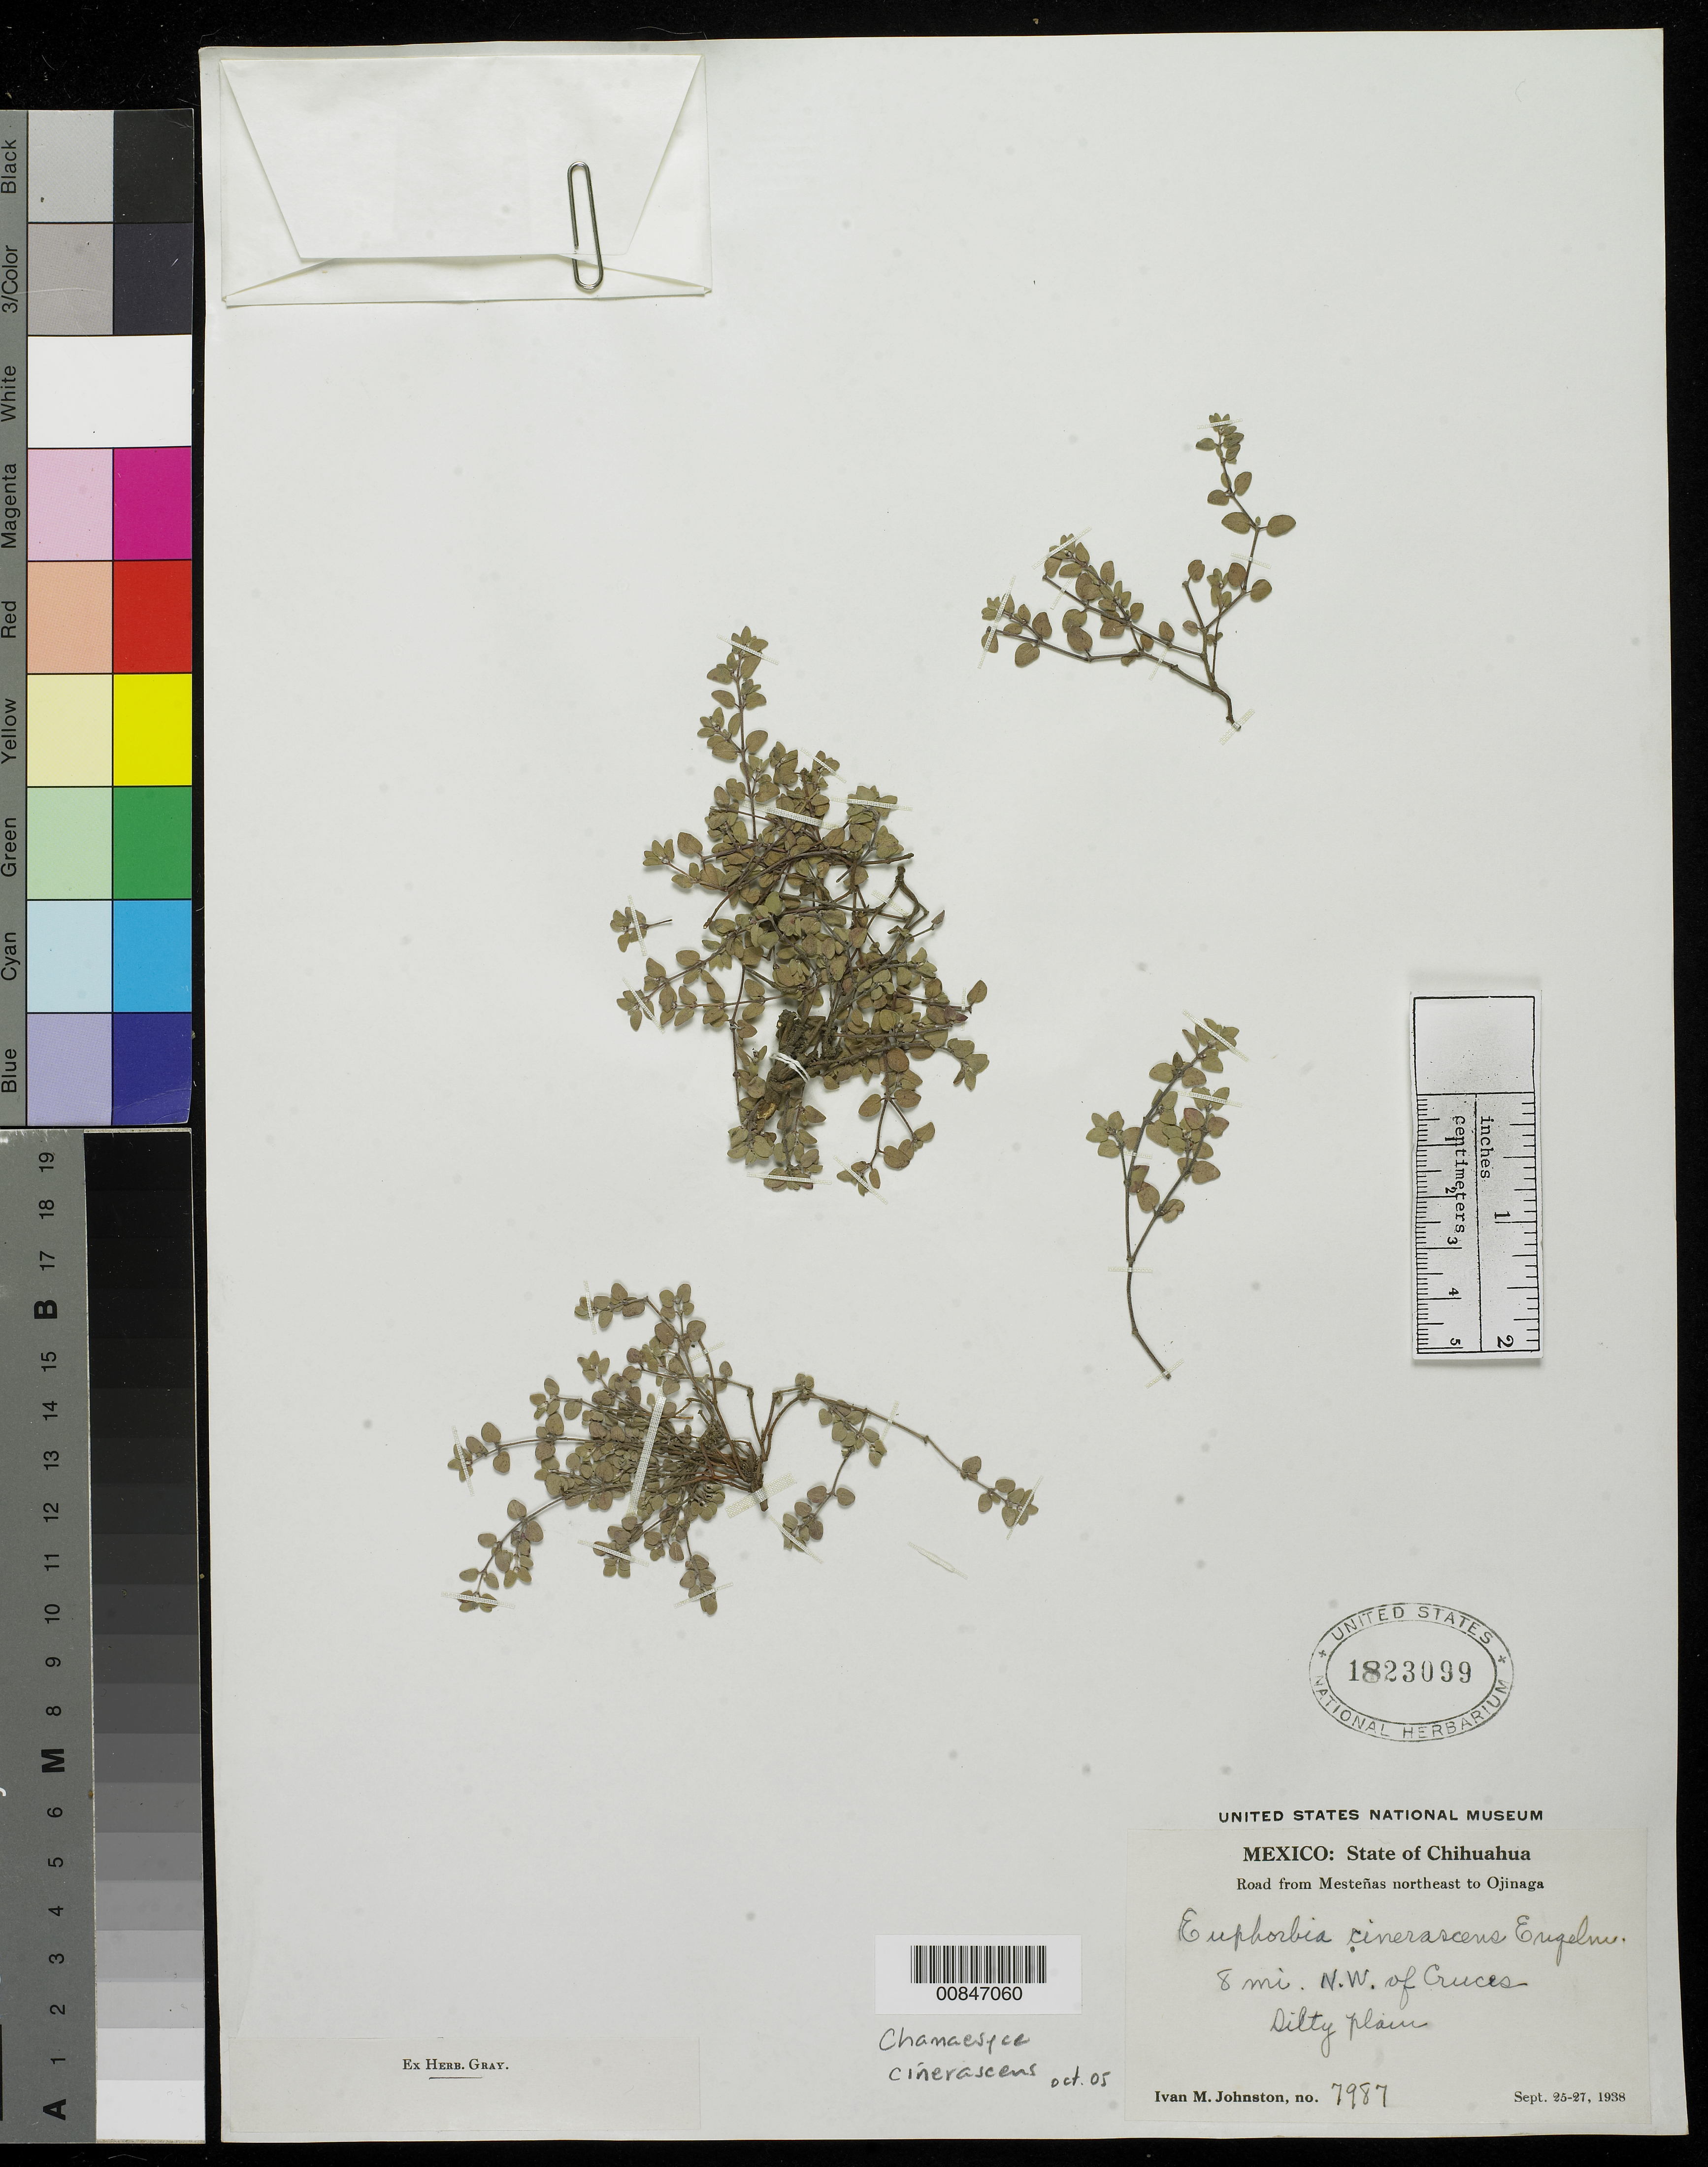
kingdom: Plantae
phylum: Tracheophyta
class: Magnoliopsida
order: Malpighiales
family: Euphorbiaceae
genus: Euphorbia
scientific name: Euphorbia cinerascens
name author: Engelm. in Emory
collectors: I.M. Johnston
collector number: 7987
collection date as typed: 25 Sep 1938 to 27 Sep 1938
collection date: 1938-09-25/1938-09-27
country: Mexico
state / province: Chihuahua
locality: Road from Mesteñas northeast to Ojinaga. 8 mi. NW of Cruces.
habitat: Silty plain.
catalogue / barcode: US 1823099